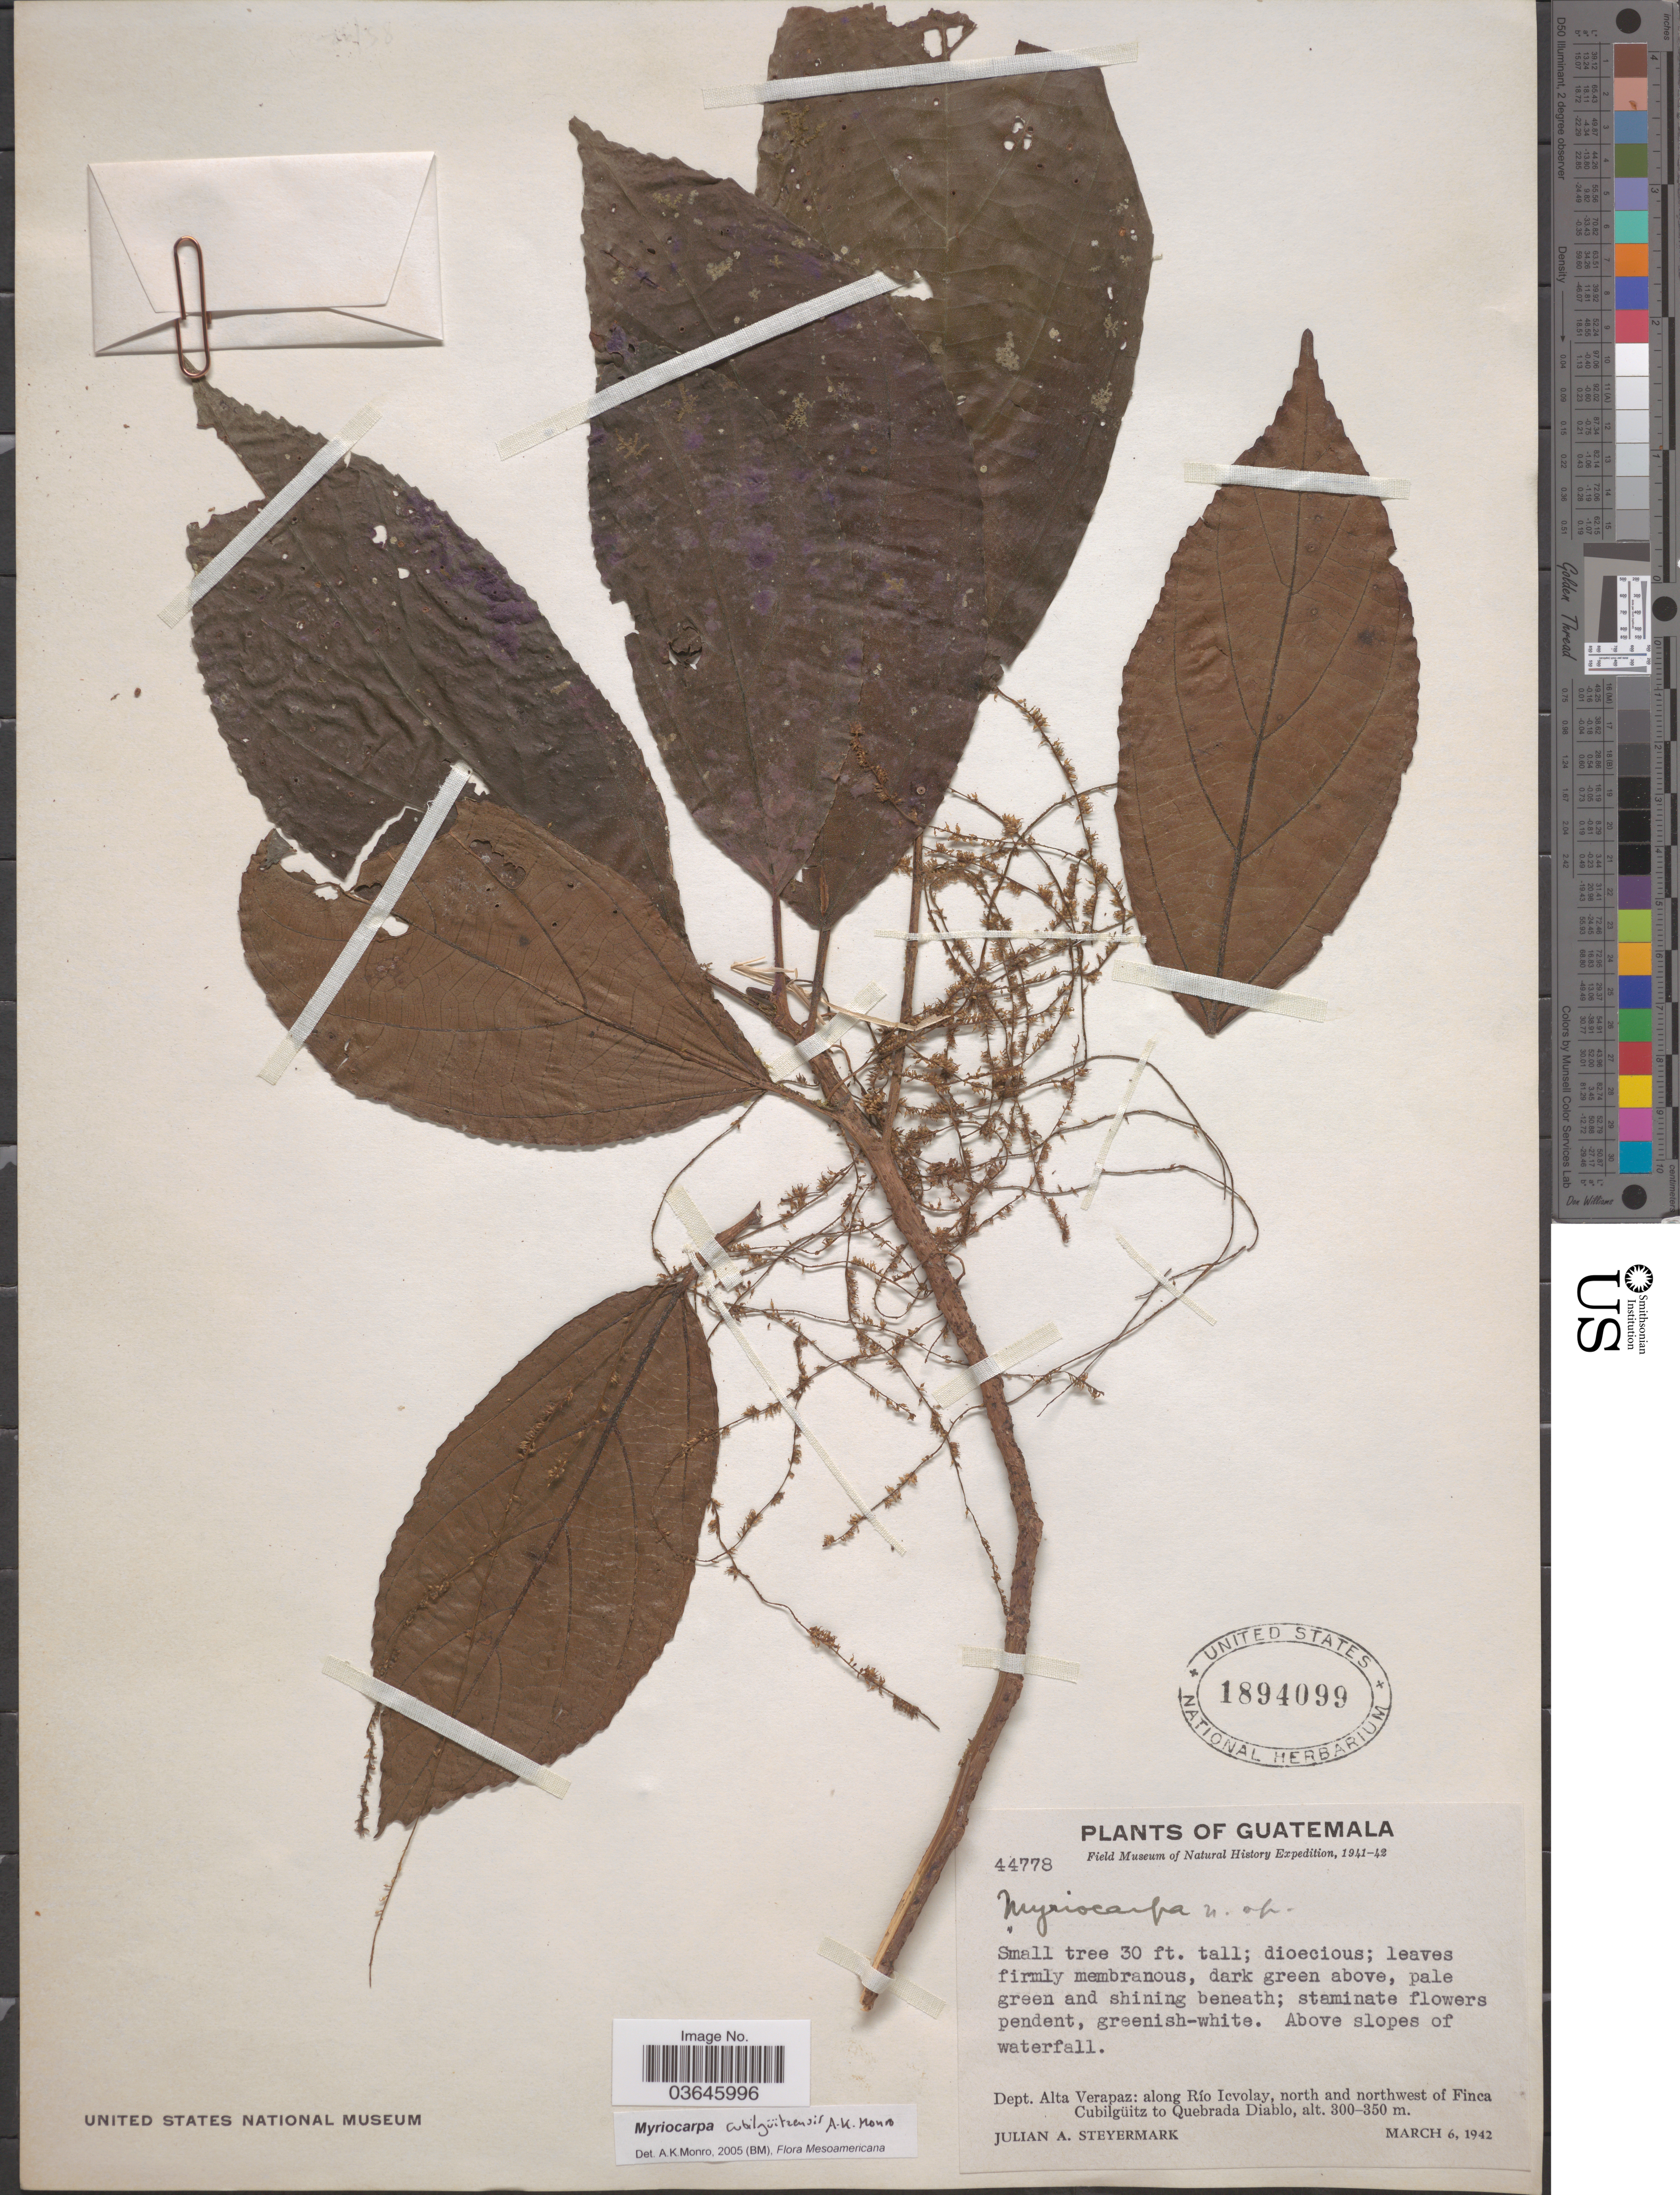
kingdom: Plantae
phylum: Tracheophyta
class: Magnoliopsida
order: Rosales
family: Urticaceae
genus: Myriocarpa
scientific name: Myriocarpa cubilgueitzensis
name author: A. K. Monro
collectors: J. Steyermark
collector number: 44778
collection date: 1942-03-06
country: Guatemala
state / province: Alta Verapaz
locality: Above slopes of waterfall. Dept. Alta Verapaz: along Río Icvolay, north and northwest of Finca Cubilgüitz to Quebrada Diablo.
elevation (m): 300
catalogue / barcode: US 1894099